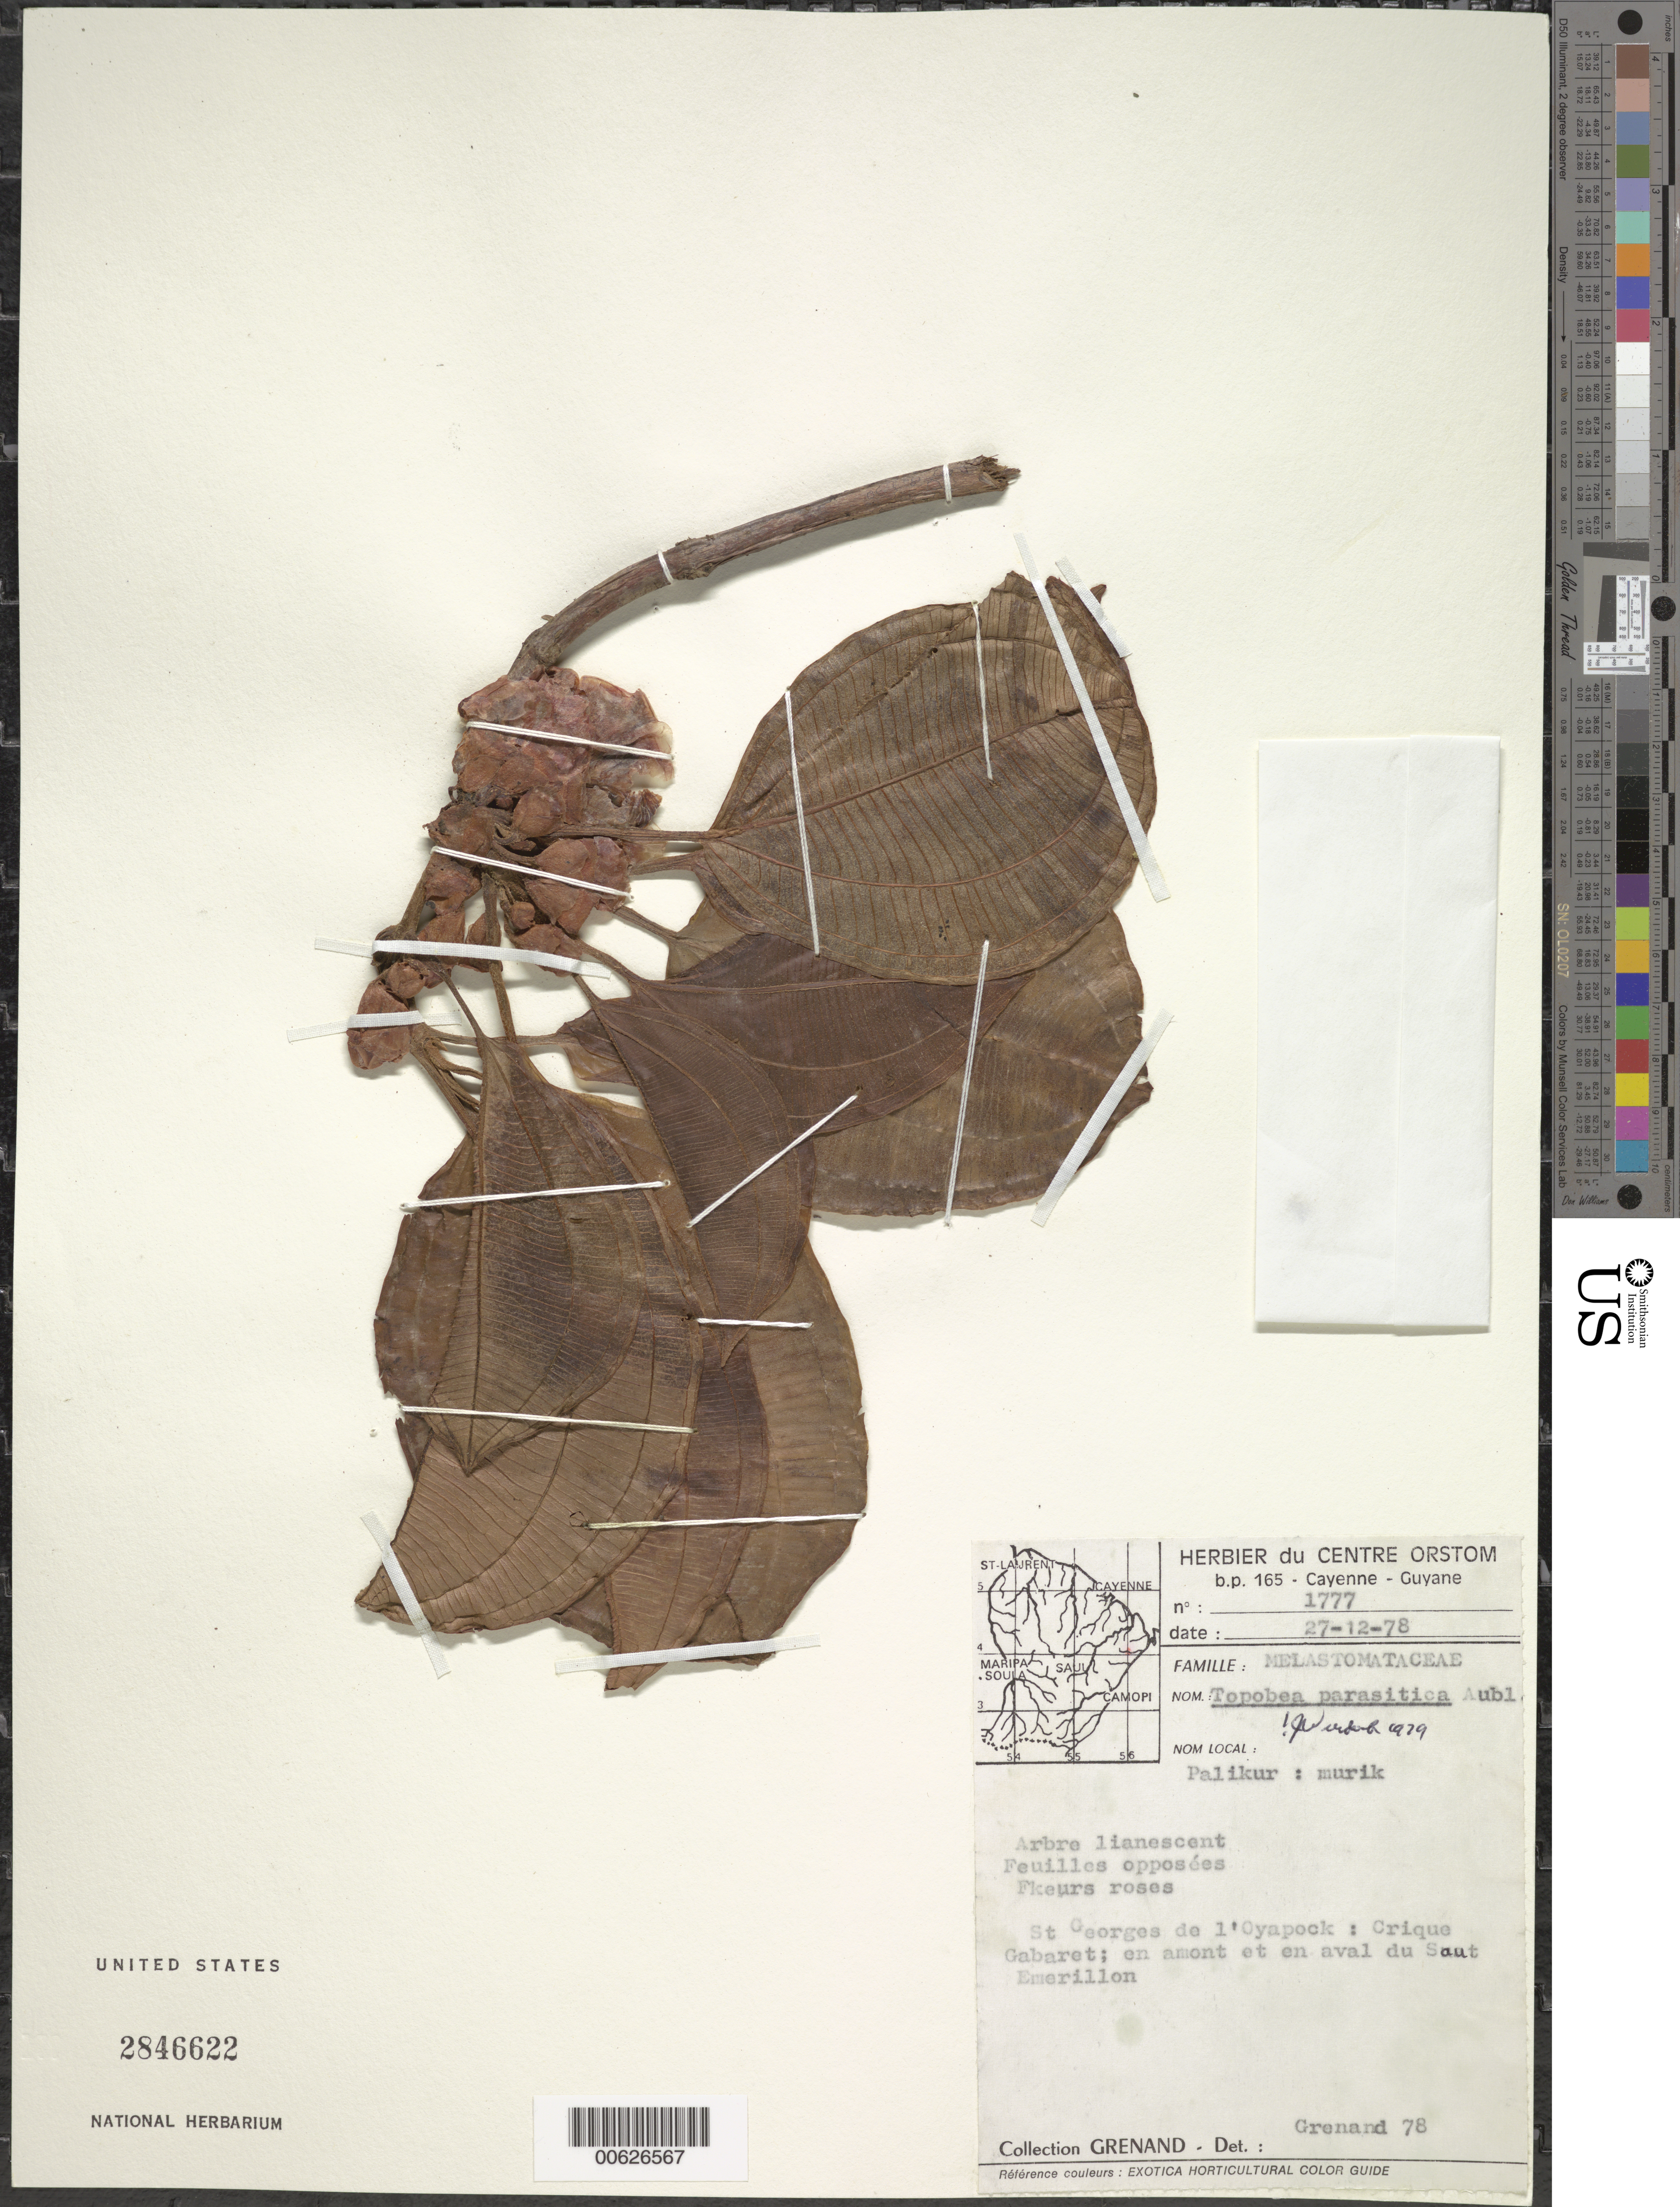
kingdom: Plantae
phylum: Tracheophyta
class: Magnoliopsida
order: Myrtales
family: Melastomataceae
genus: Topobea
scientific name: Topobea parasitica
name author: Aubl.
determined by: Wurdack, John J., (US), US (UNITED STATES)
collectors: P. Grenand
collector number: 1777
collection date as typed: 27-Dec-78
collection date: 1978-12-27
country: French Guiana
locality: Crique Gabaret, St. Georges de l'Oyapock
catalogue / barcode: US 2846622